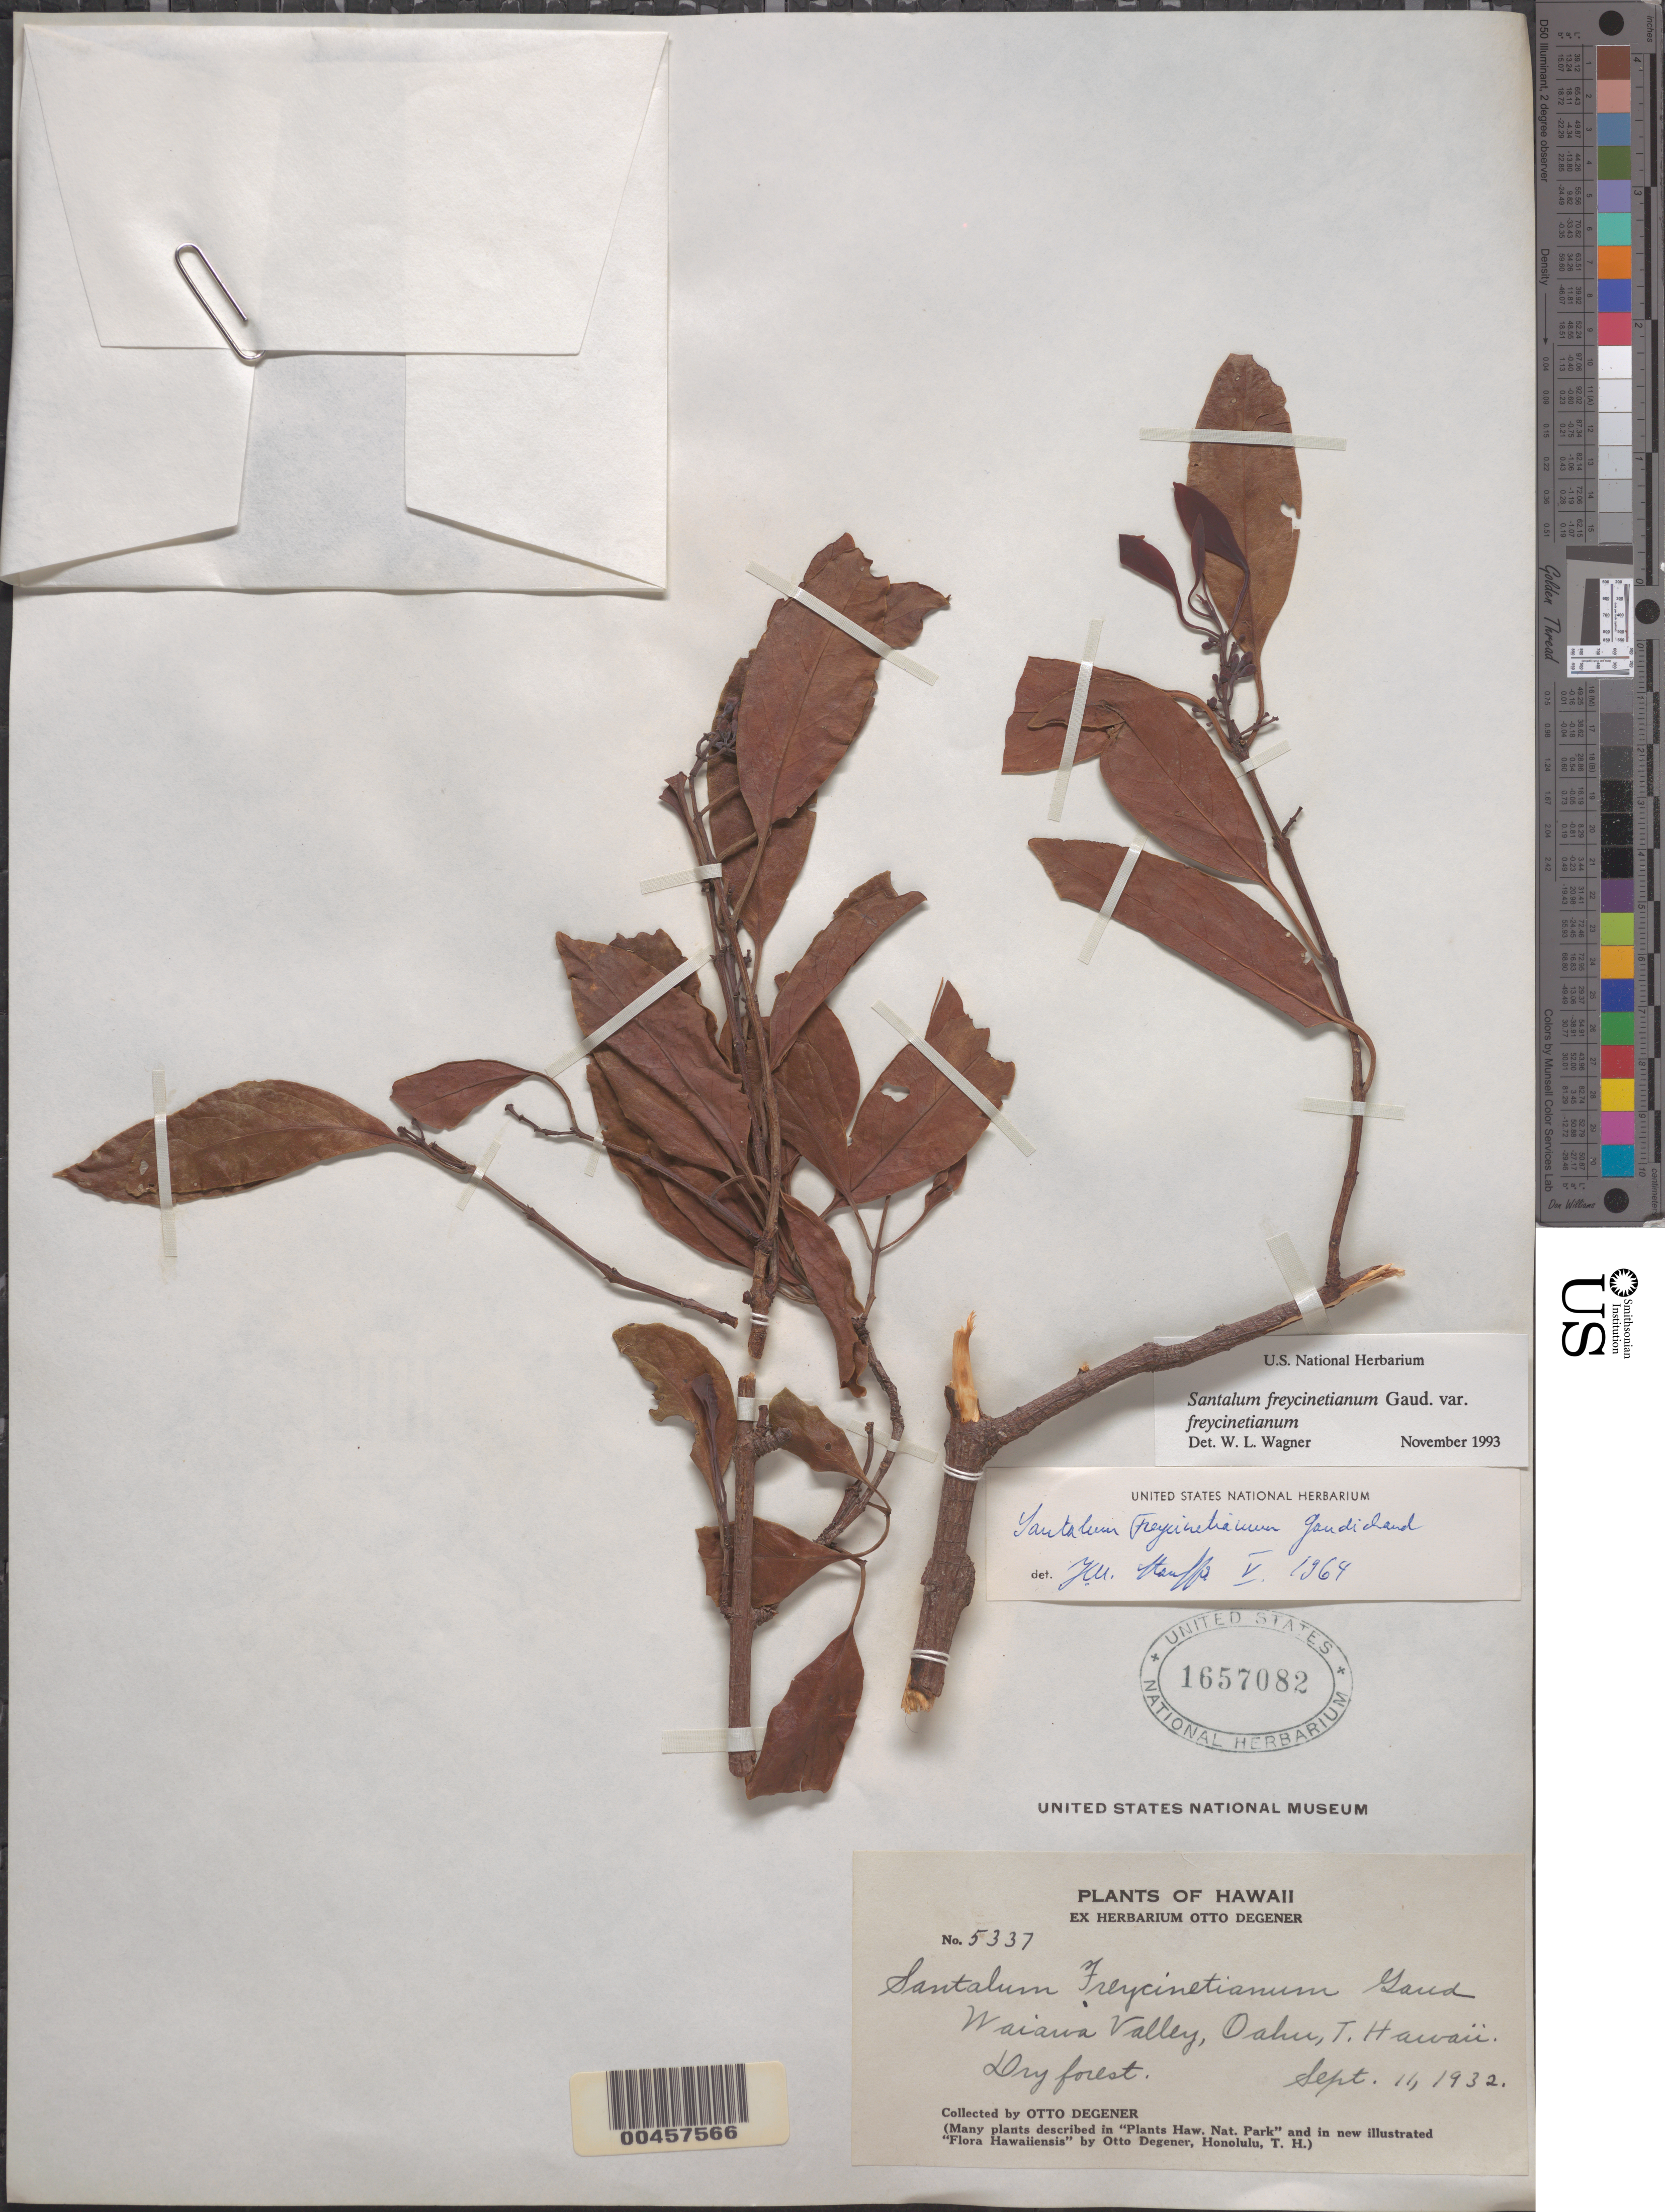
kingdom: Plantae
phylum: Tracheophyta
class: Magnoliopsida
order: Santalales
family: Santalaceae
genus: Santalum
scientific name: Santalum freycinetianum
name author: Gaudich.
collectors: O. Degener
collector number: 5337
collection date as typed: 11 Sep 1932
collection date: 1932-09-11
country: United States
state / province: Hawaii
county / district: Honolulu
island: Oahu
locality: Waiawa Valley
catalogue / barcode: US 1657082